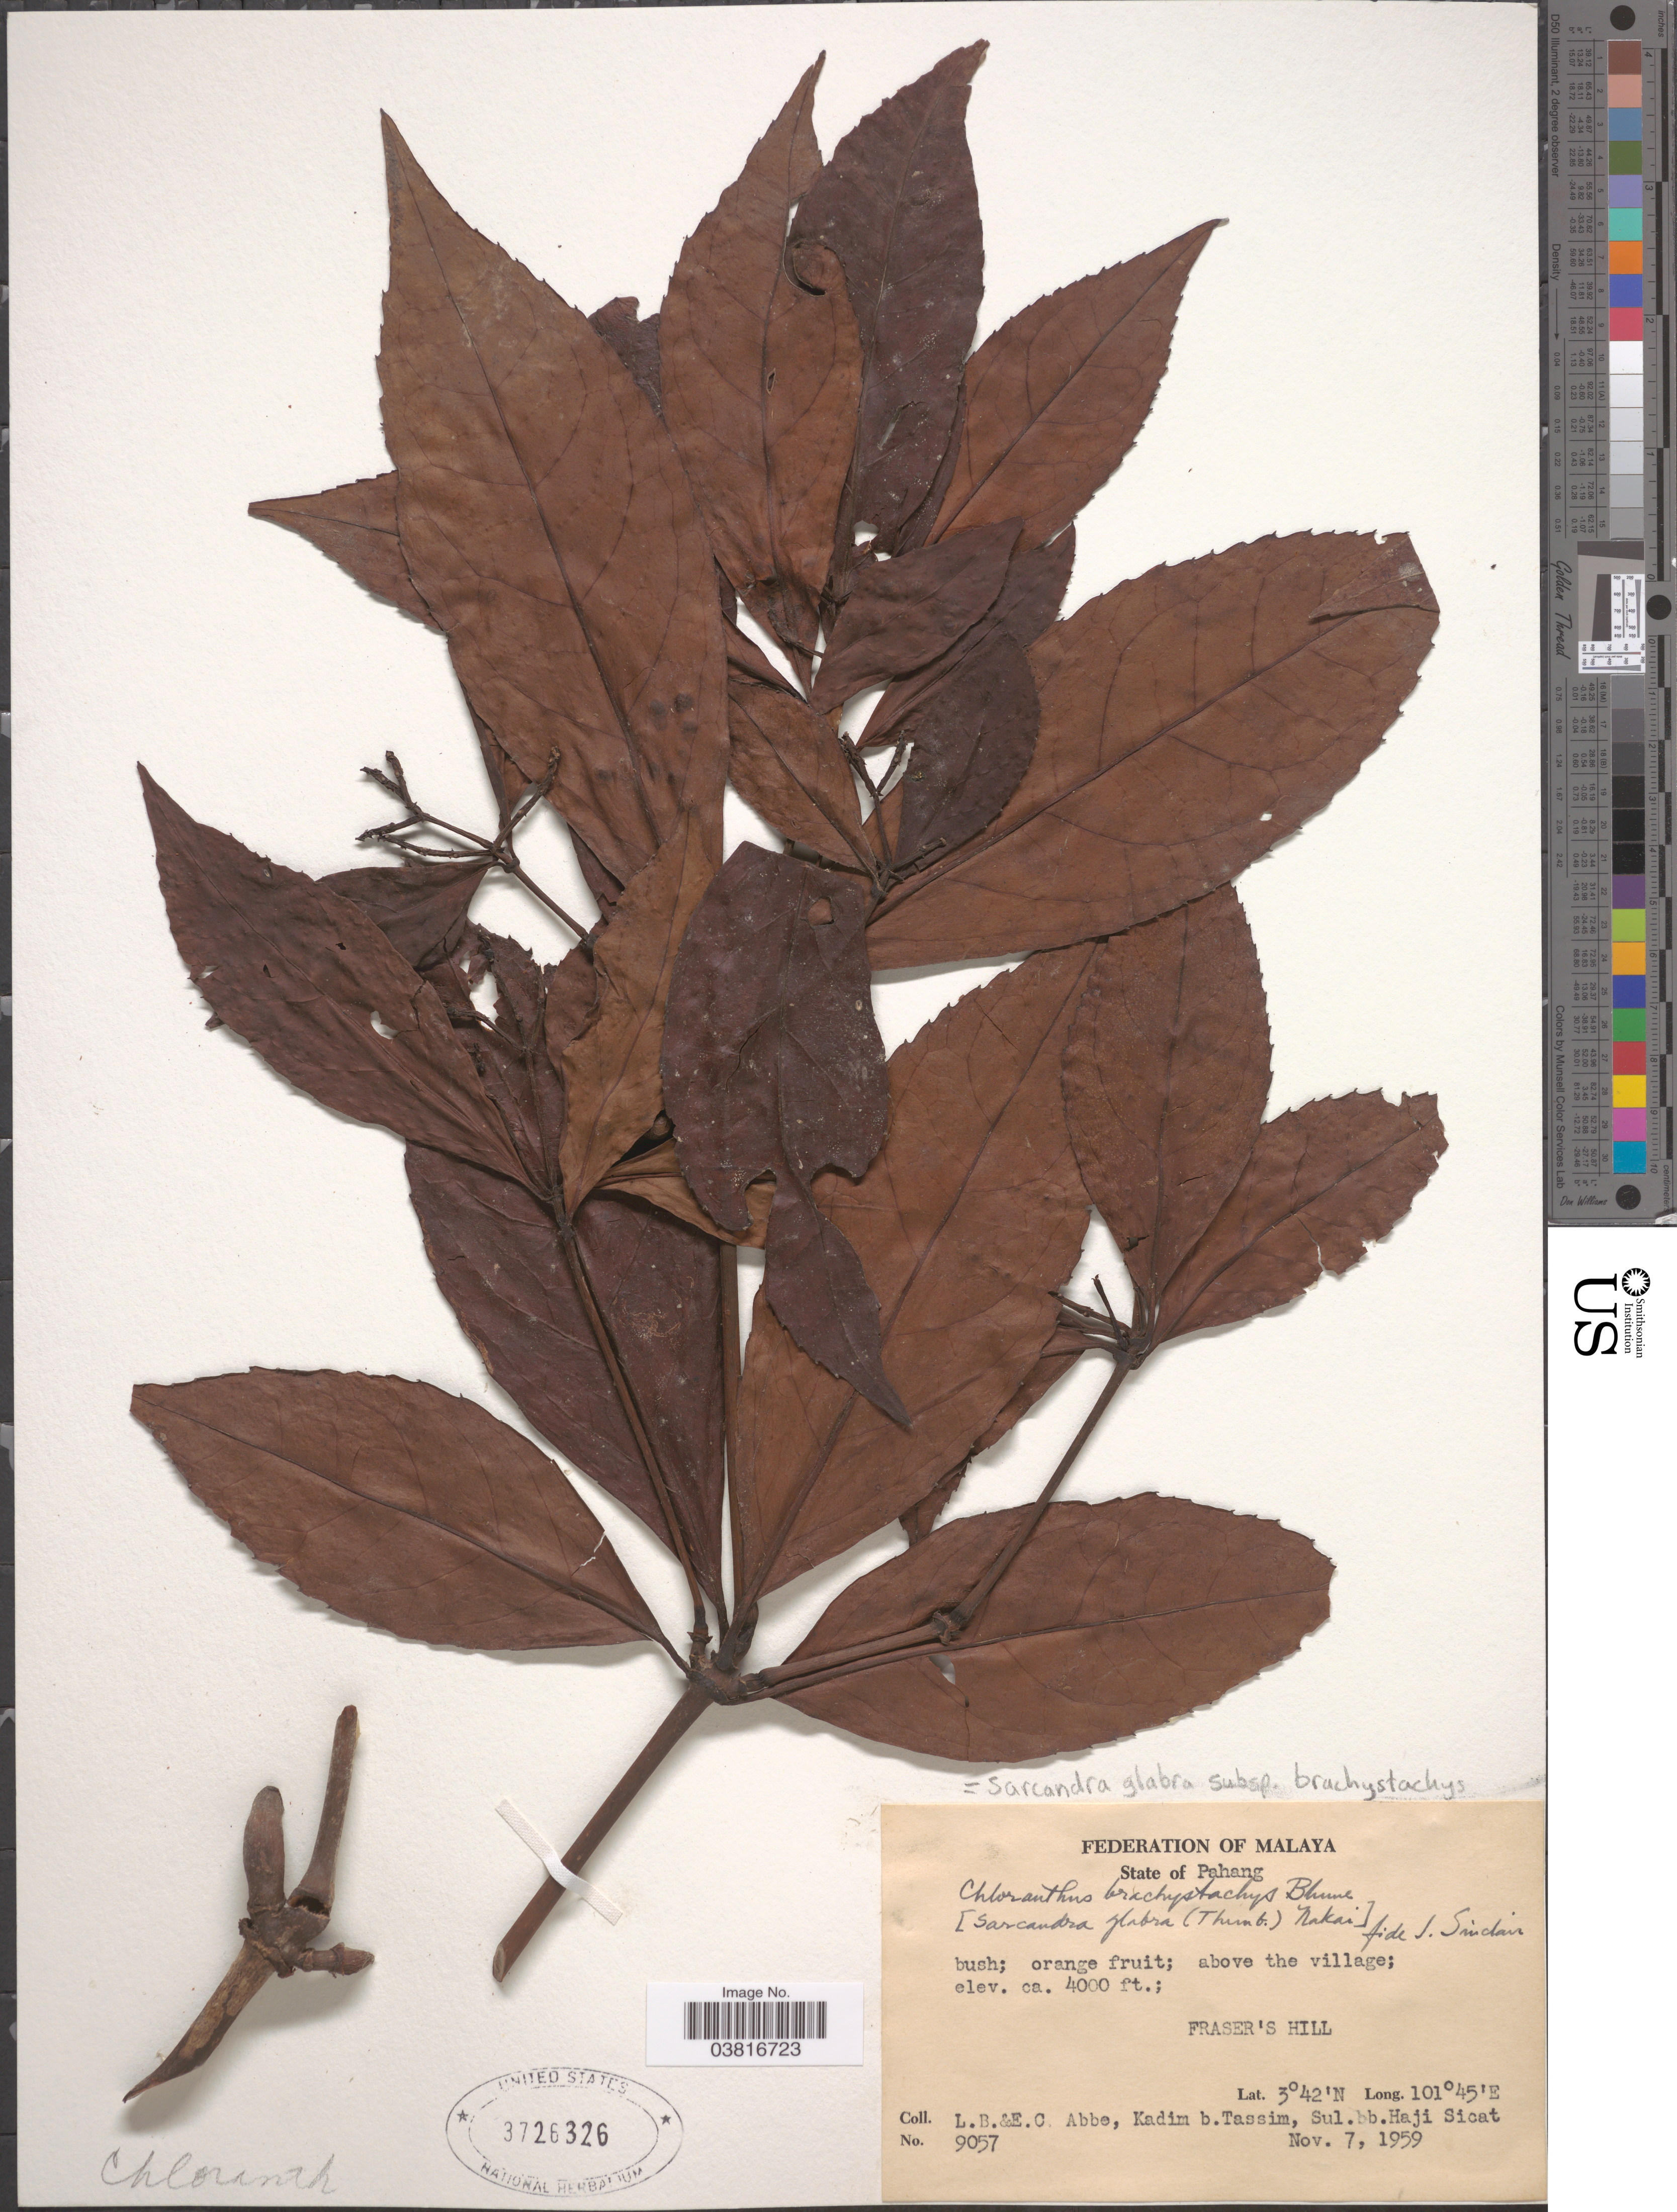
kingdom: Plantae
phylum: Tracheophyta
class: Magnoliopsida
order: Chloranthales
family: Chloranthaceae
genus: Chloranthus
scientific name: Chloranthus glabra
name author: (Thunb.) Makino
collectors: L. B. Abbe, E. C. Abbe, K. Tassim & S. Haji Sicat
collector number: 9057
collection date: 1959-11-07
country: Malaysia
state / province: Pahang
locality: Federation of Malaya. Above the village. Fraser's Hill.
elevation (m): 1219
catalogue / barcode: US 3726326